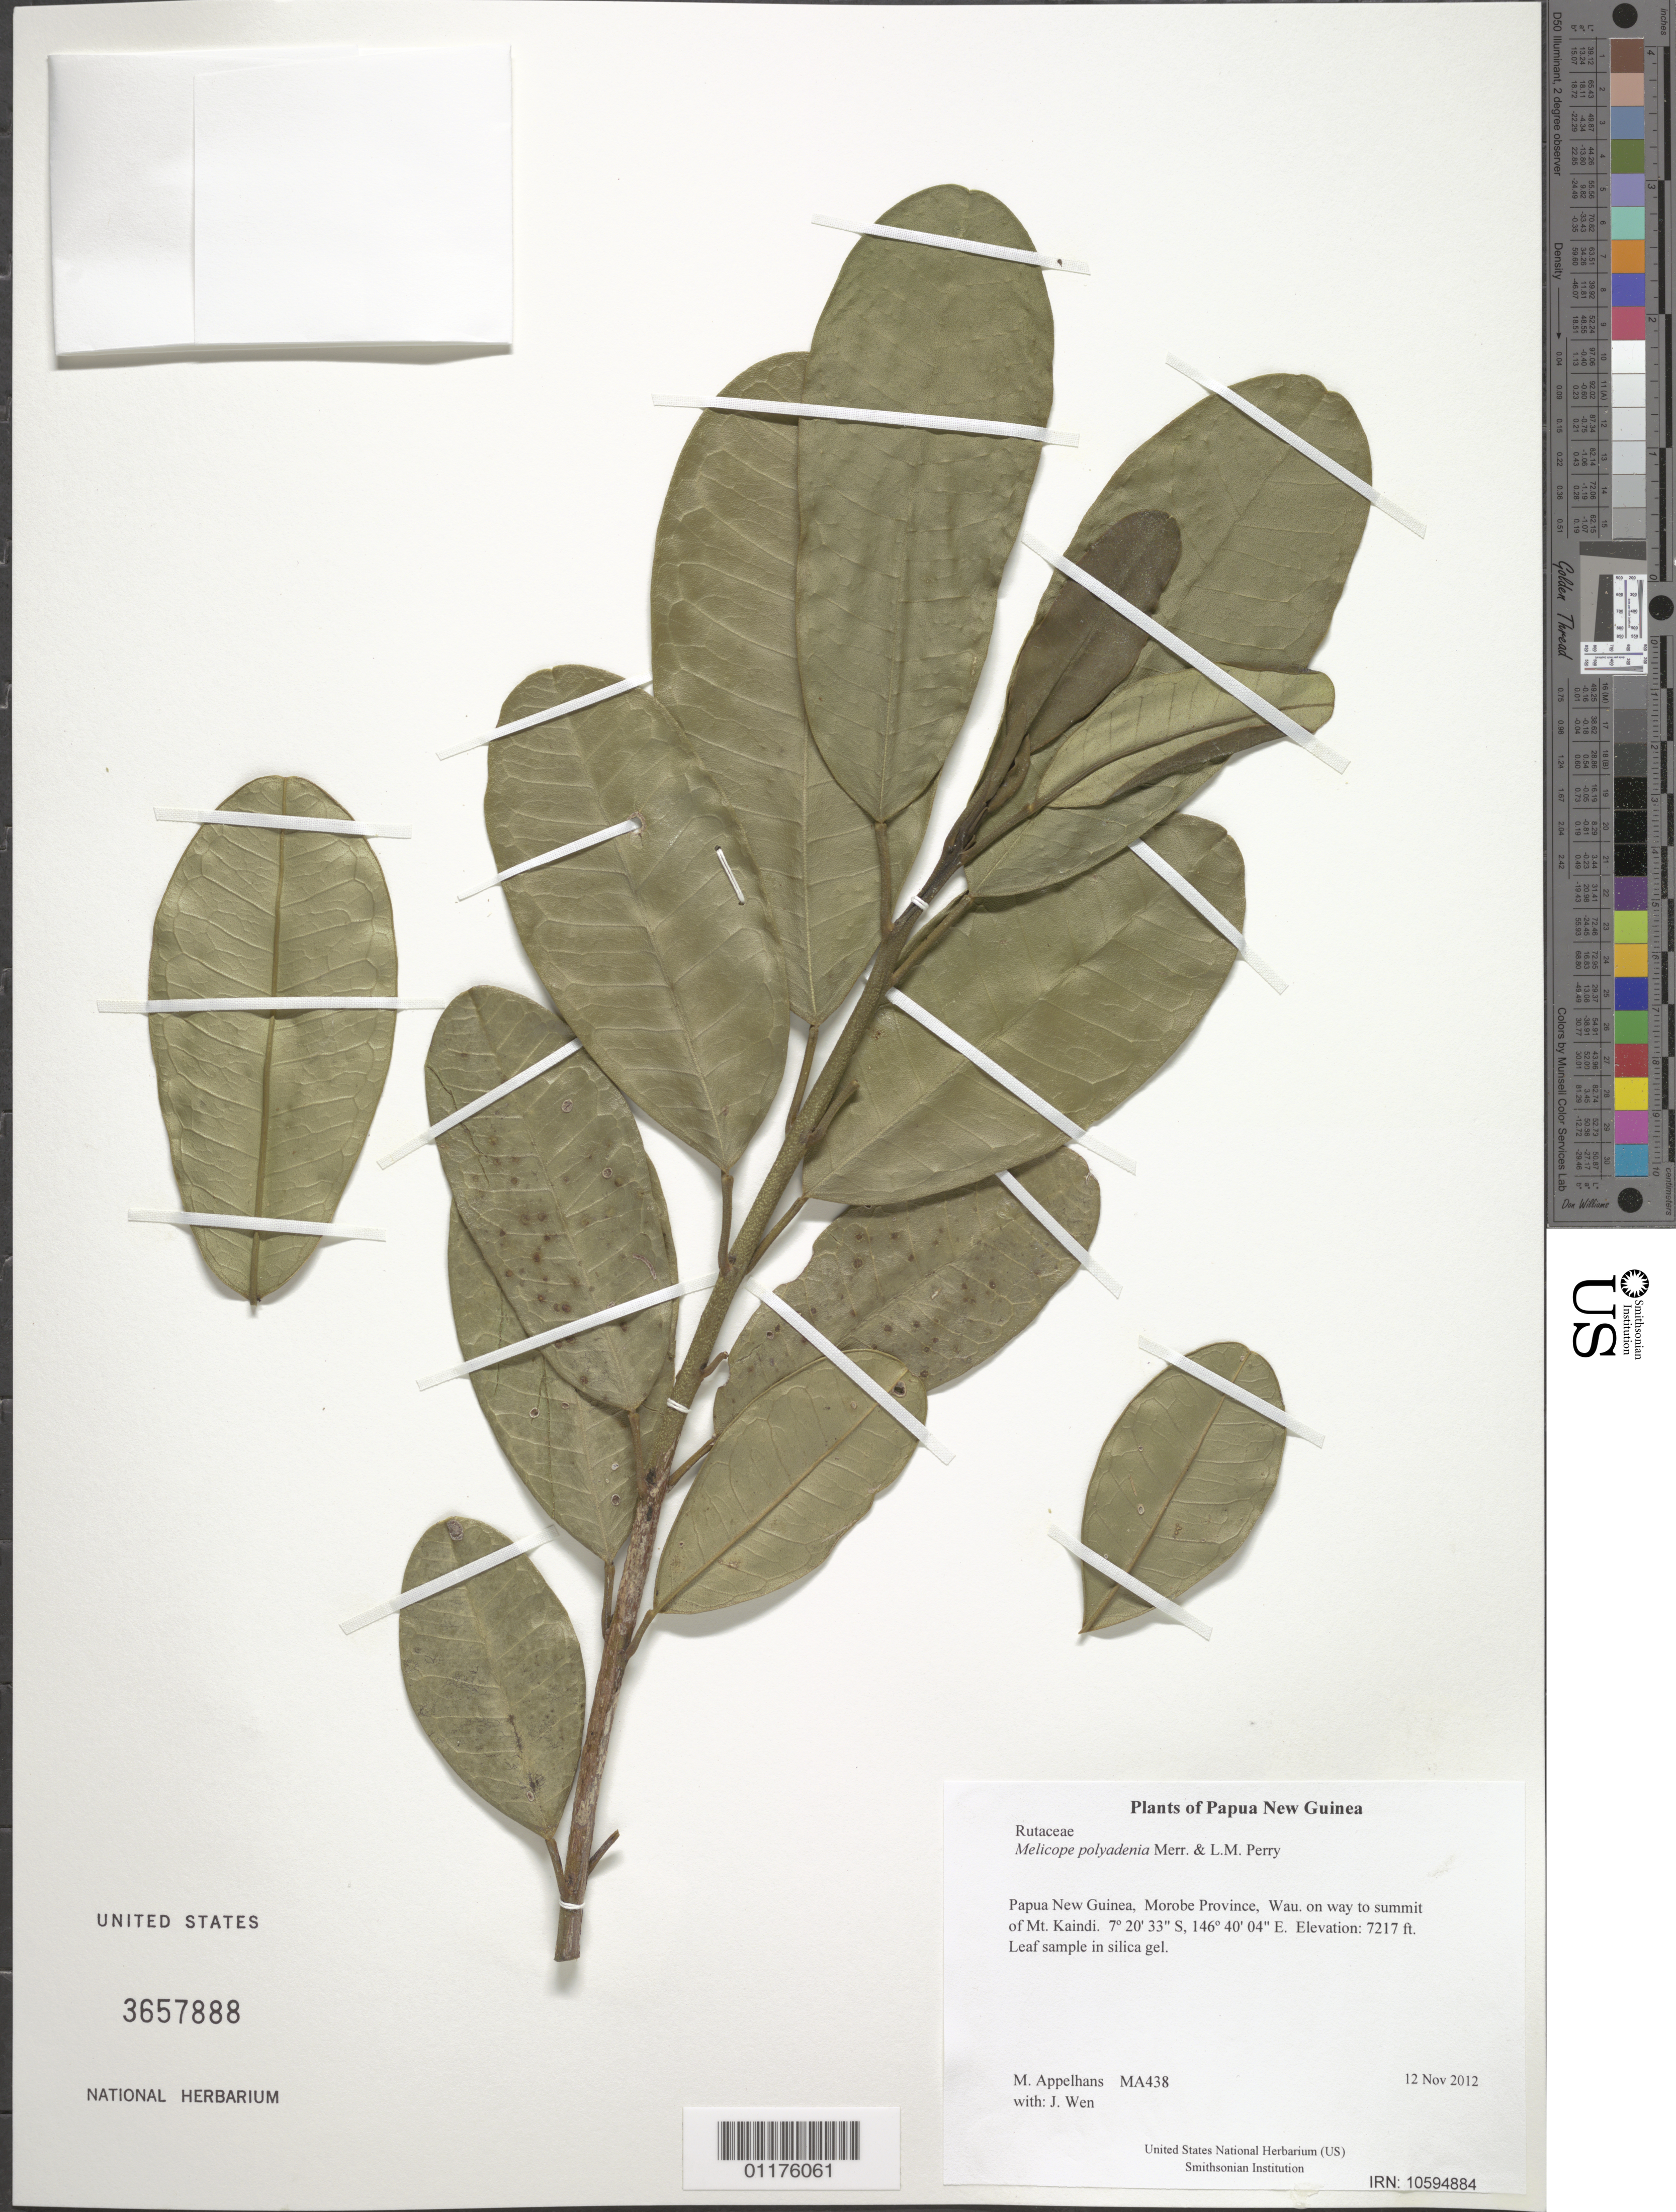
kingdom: Plantae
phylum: Tracheophyta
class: Magnoliopsida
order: Sapindales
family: Rutaceae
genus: Melicope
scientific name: Melicope polyadenia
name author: Merr. & L.M. Perry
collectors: J. Wen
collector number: MA438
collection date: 2012-11-12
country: Papua New Guinea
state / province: Morobe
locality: Wau. on way to summit of Mt. Kaindi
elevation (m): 2200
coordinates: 7 20.556 S, 146 40.070 E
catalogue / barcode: US 3657888